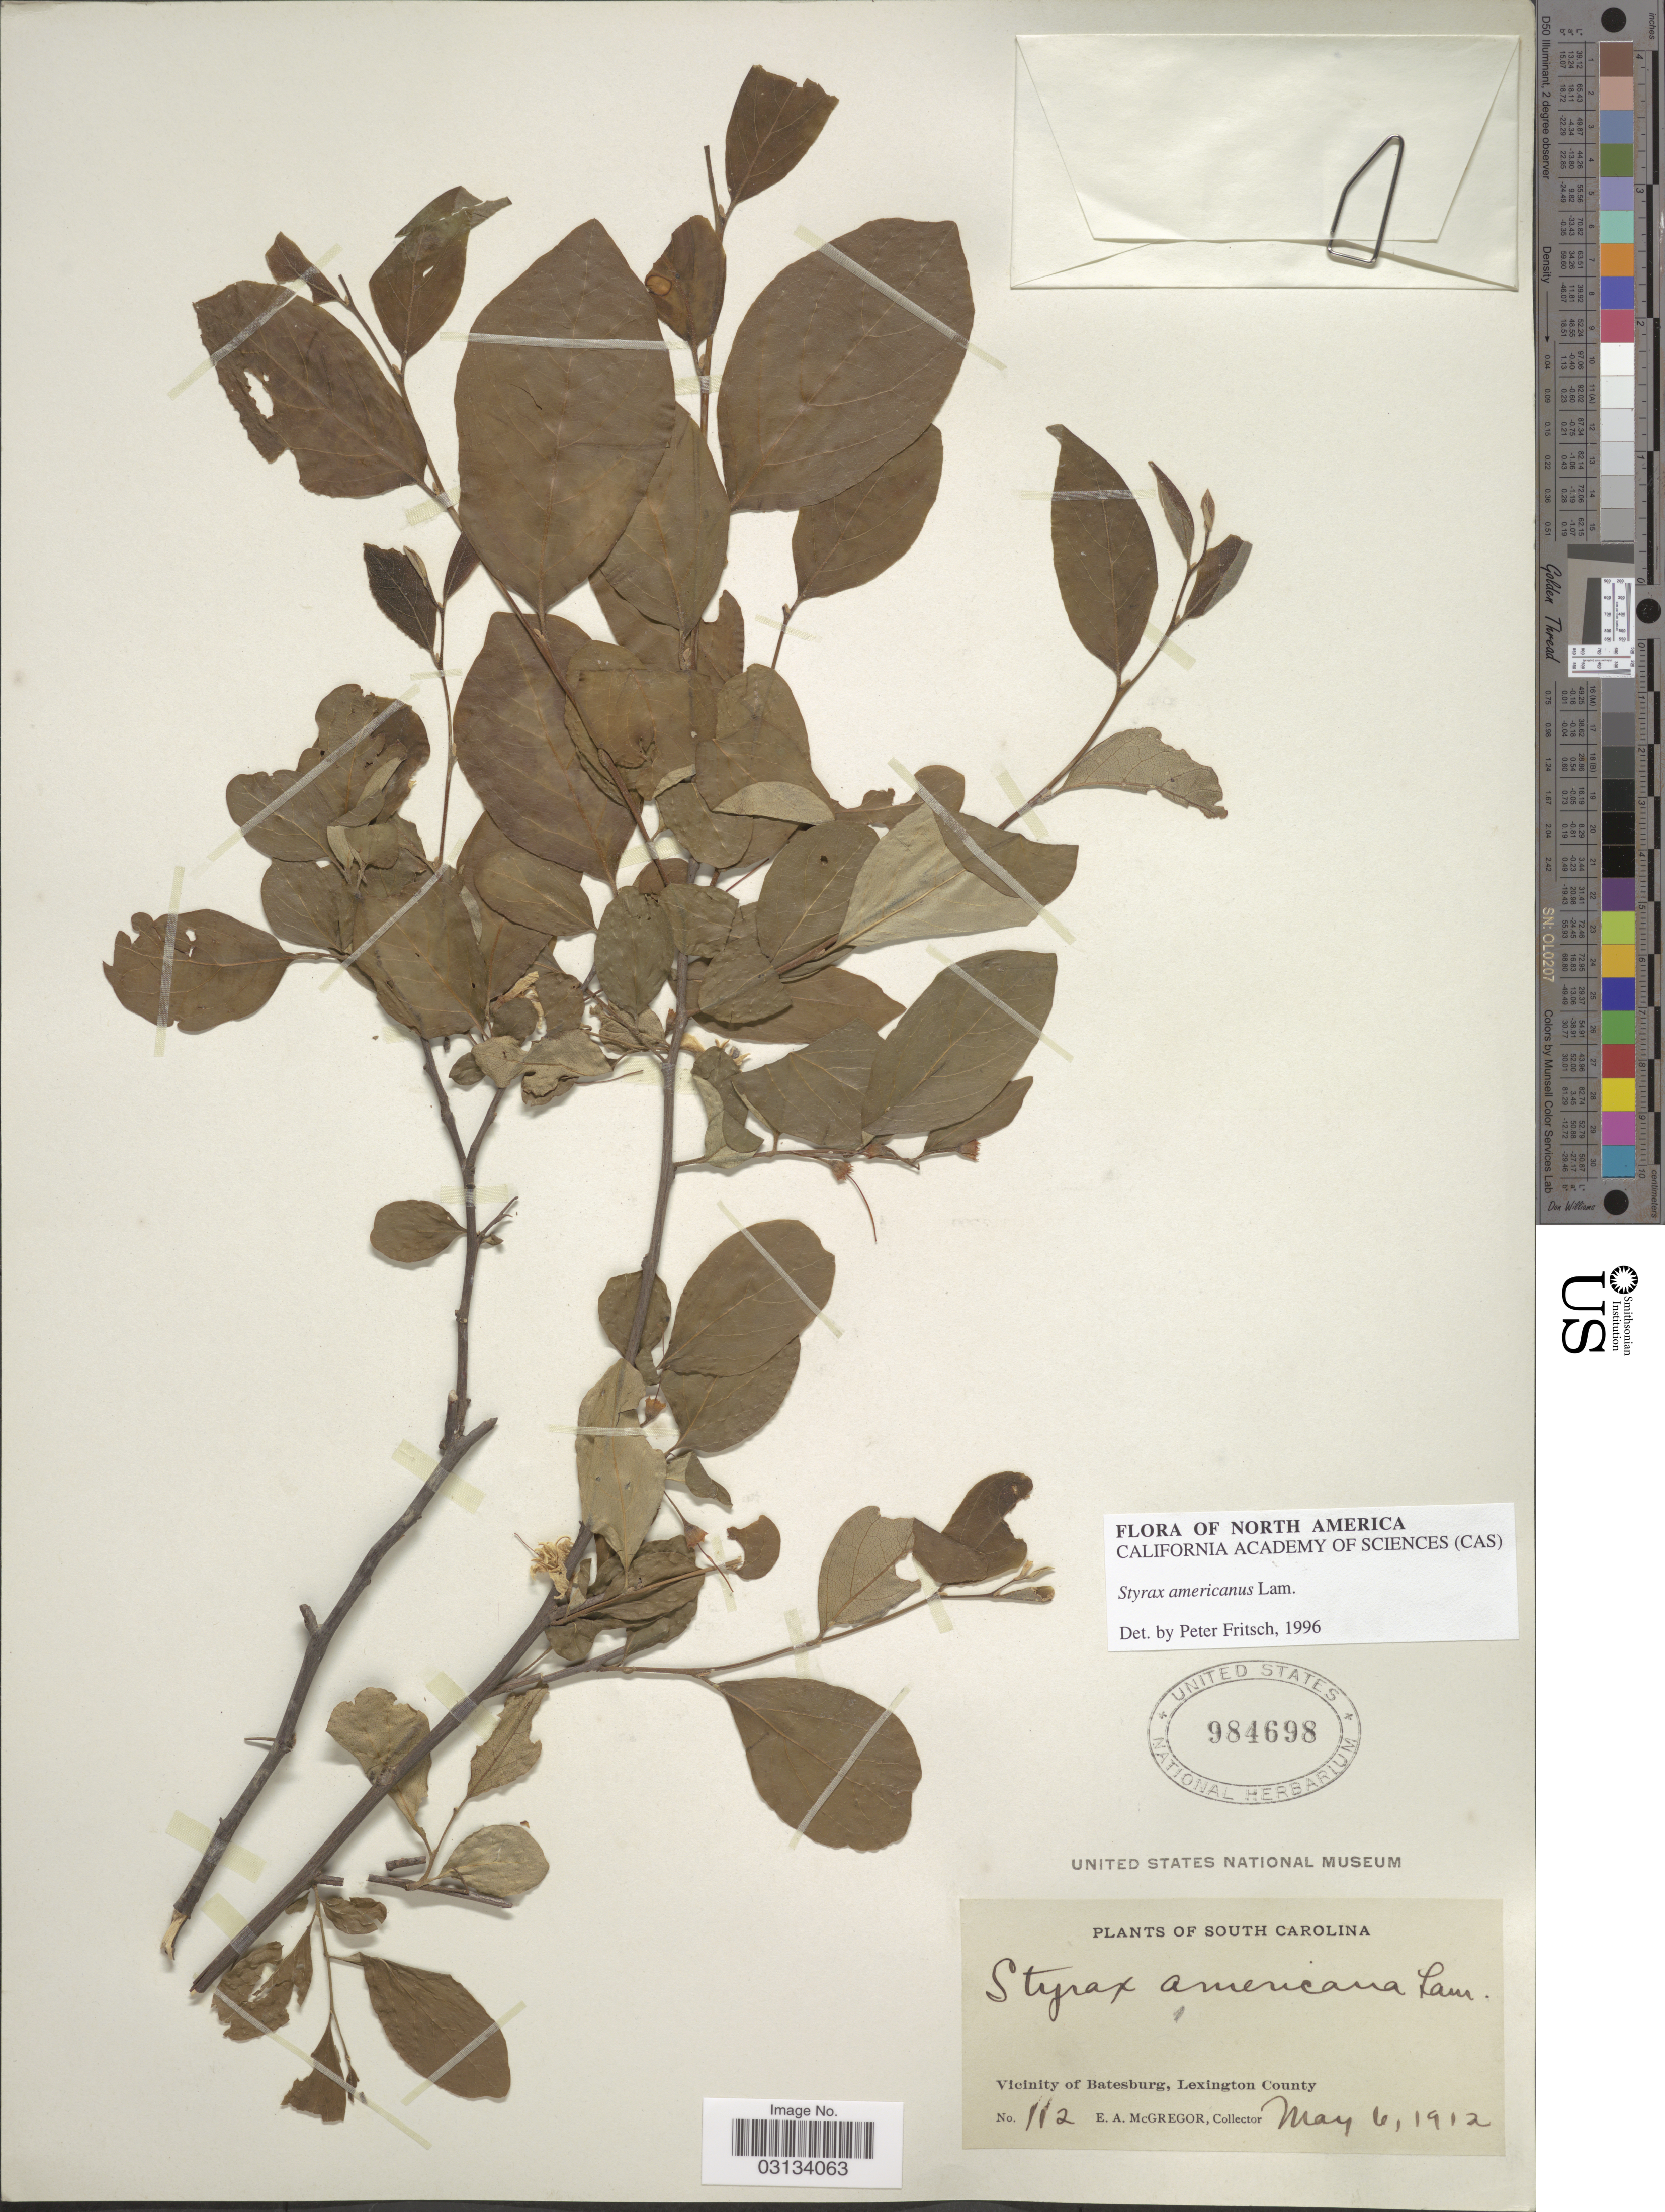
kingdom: Plantae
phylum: Tracheophyta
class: Magnoliopsida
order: Ericales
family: Styracaceae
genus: Styrax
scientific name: Styrax americanus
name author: Lam.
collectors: E. A. McGregor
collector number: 112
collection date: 1912-05-06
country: United States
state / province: South Carolina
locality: Vicinity of Batesburg, Lexington County.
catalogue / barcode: US 984698